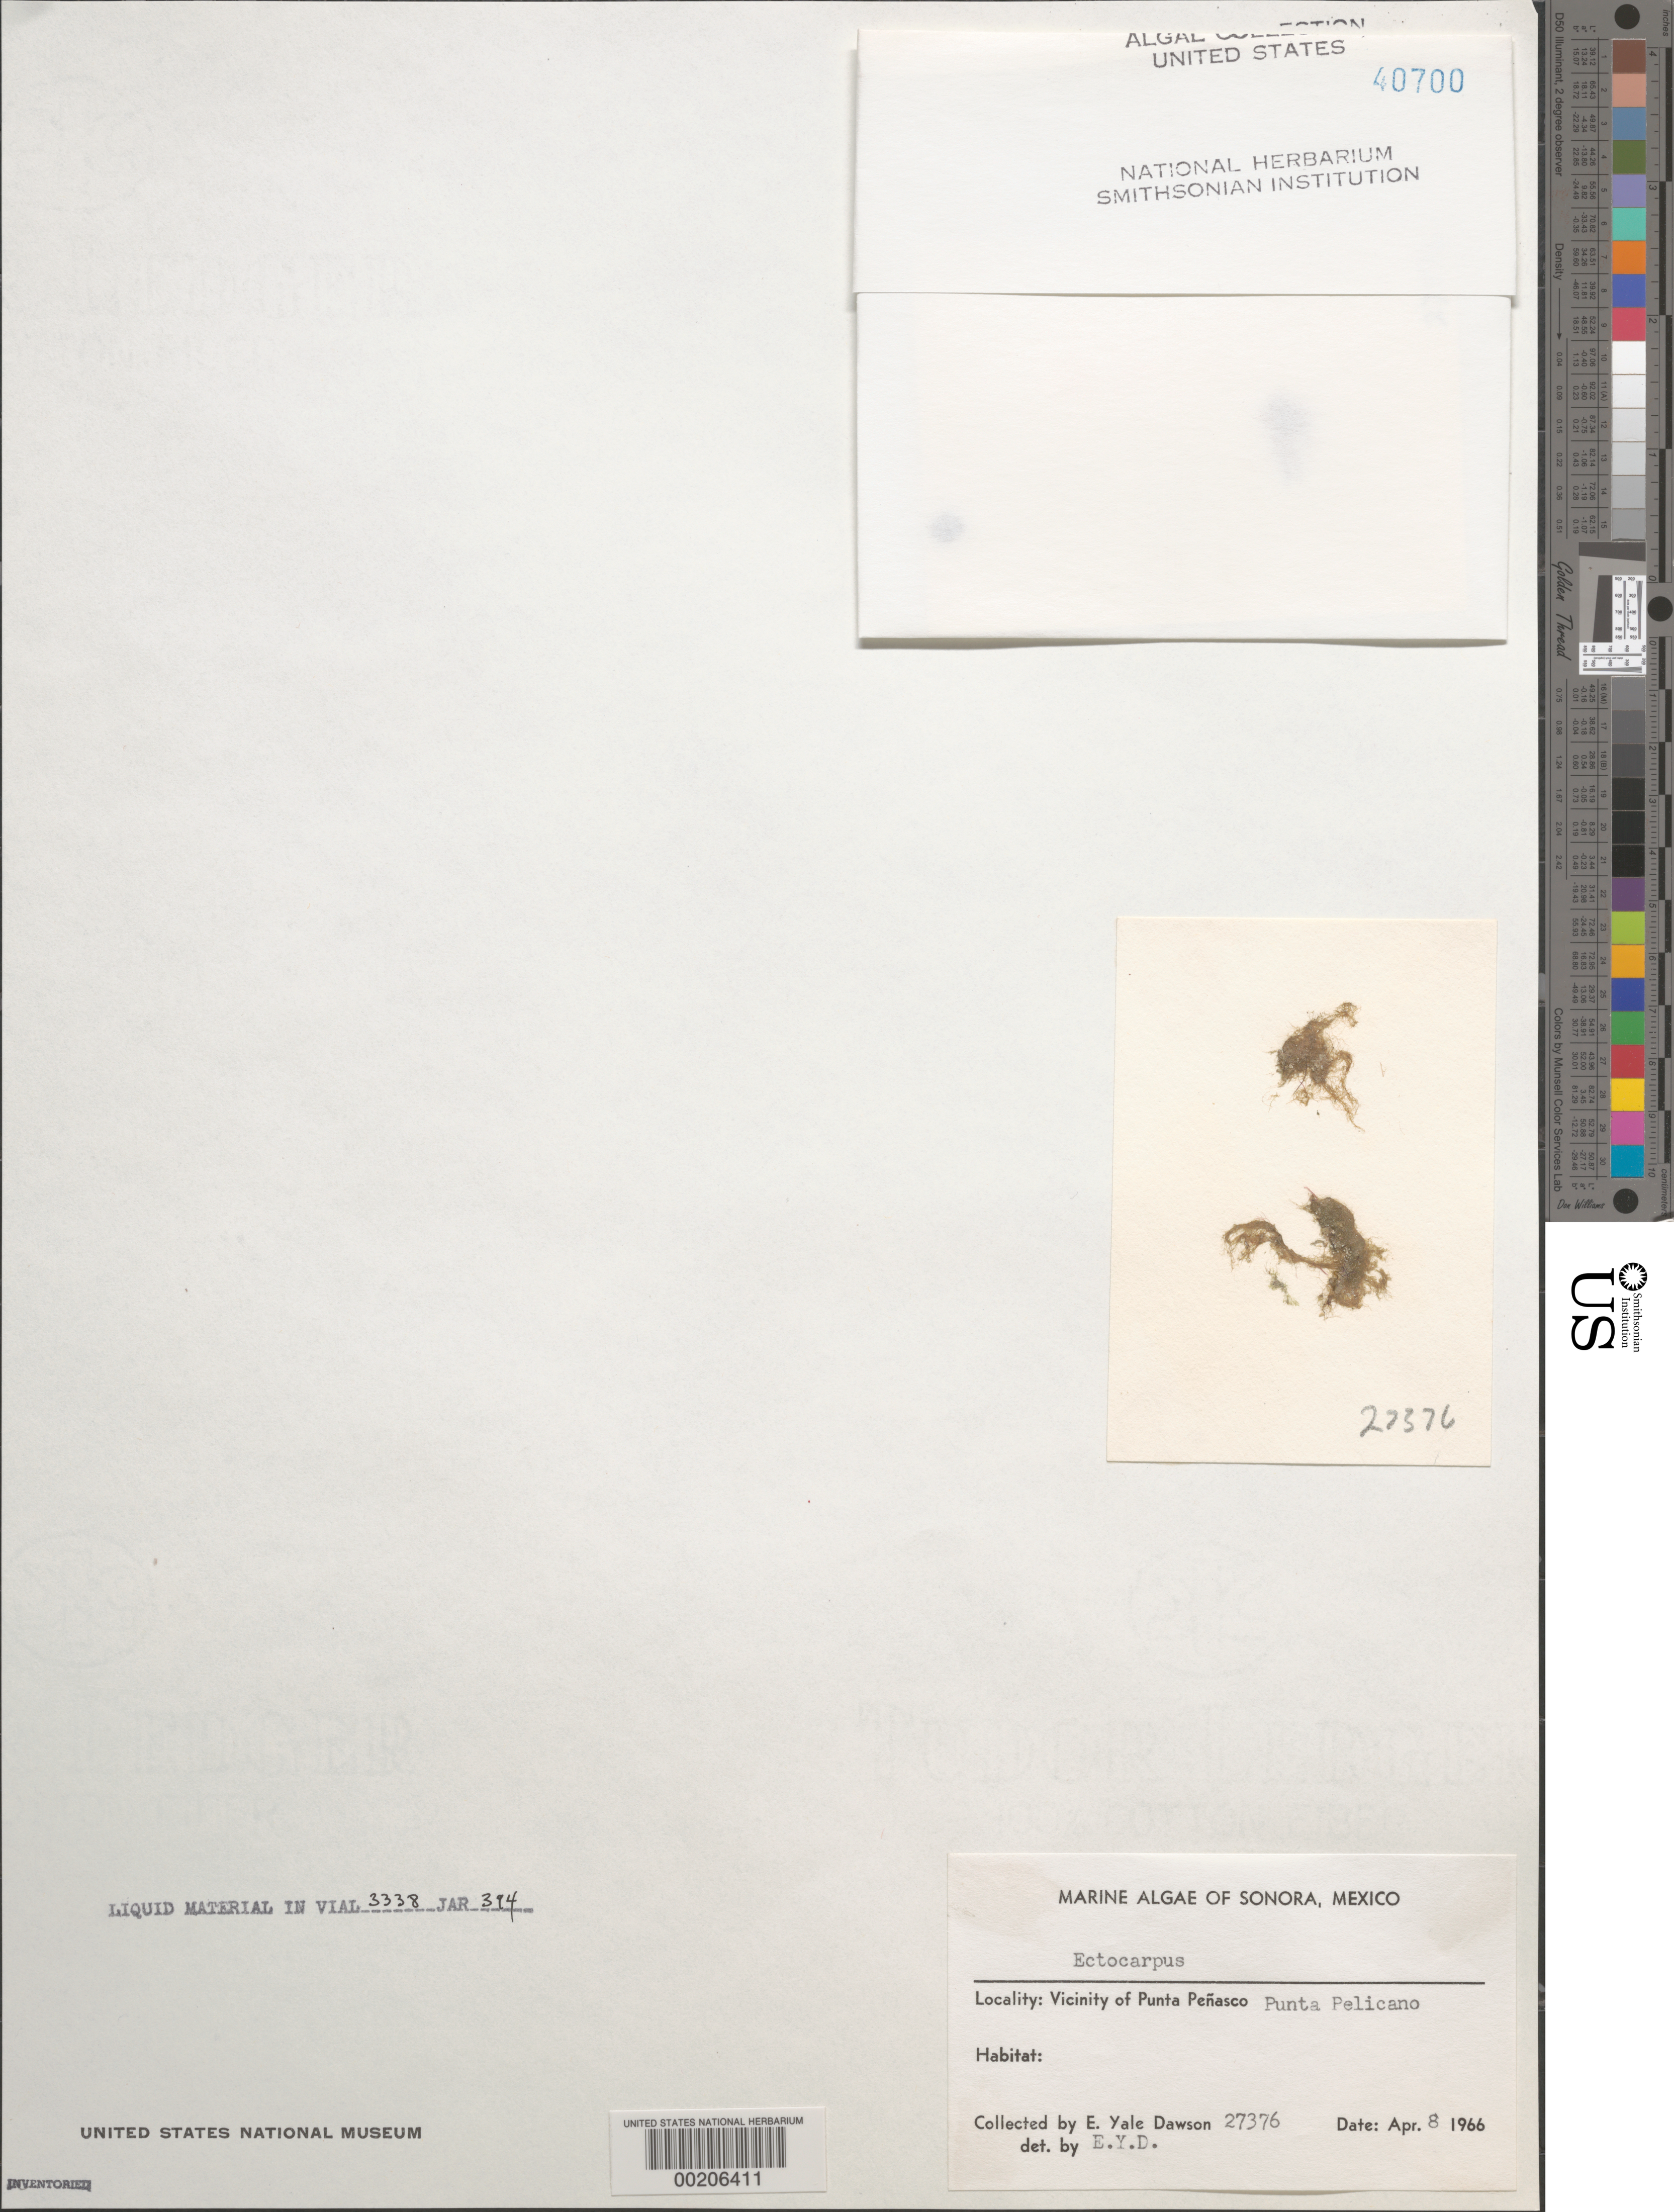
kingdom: Chromista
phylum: Ochrophyta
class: Phaeophyceae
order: Ectocarpales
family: Ectocarpaceae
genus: Ectocarpus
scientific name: Ectocarpus sp.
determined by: Dawson, E. Y.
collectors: E. Y. Dawson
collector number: EYD 27376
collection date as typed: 08 Apr 1966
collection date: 1966-04-08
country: Mexico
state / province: Sonora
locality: Punta Pelicano, Punta Penasco area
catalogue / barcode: US 40700